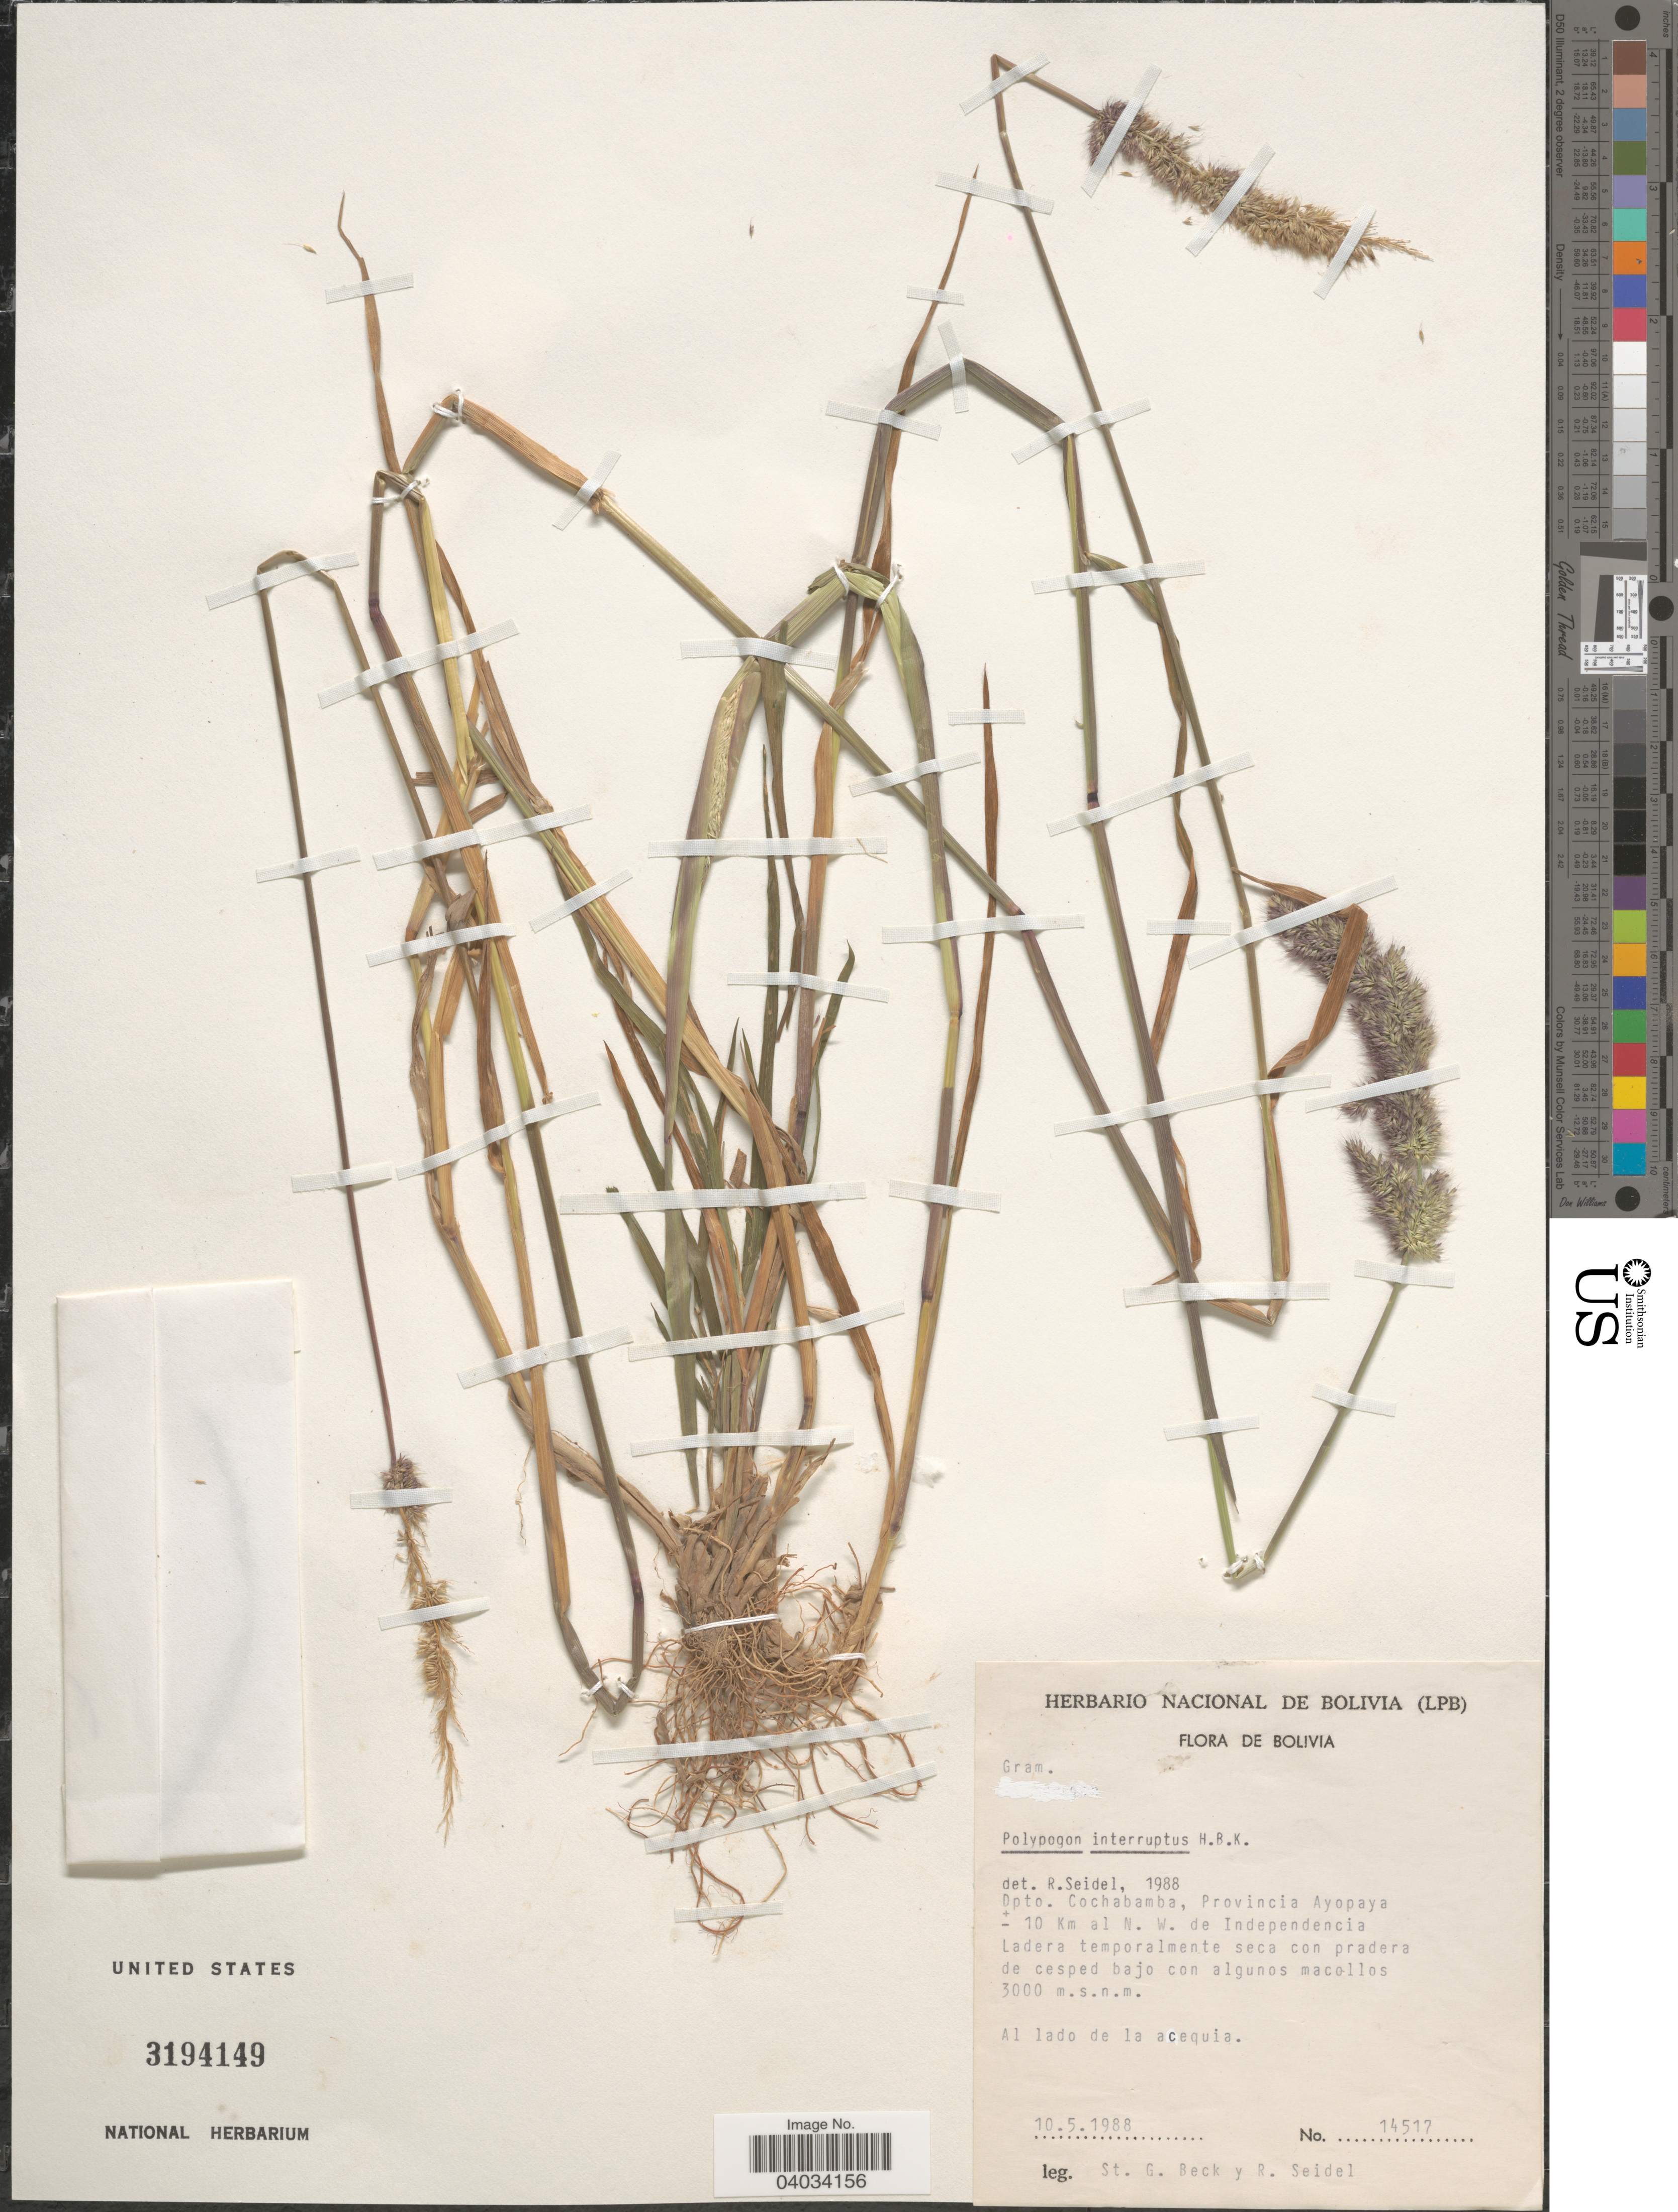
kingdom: Plantae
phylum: Tracheophyta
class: Liliopsida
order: Poales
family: Poaceae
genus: Polypogon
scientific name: Polypogon interruptus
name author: Kunth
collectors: S. G. Beck & R. Seidel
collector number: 14517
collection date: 1988-05-10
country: Bolivia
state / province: Cochabamba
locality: Dpto. Cochabamba, Provincia Ayopaya ± 10 Km al N. W. de Independencia.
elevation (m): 3000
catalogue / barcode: US 3194149